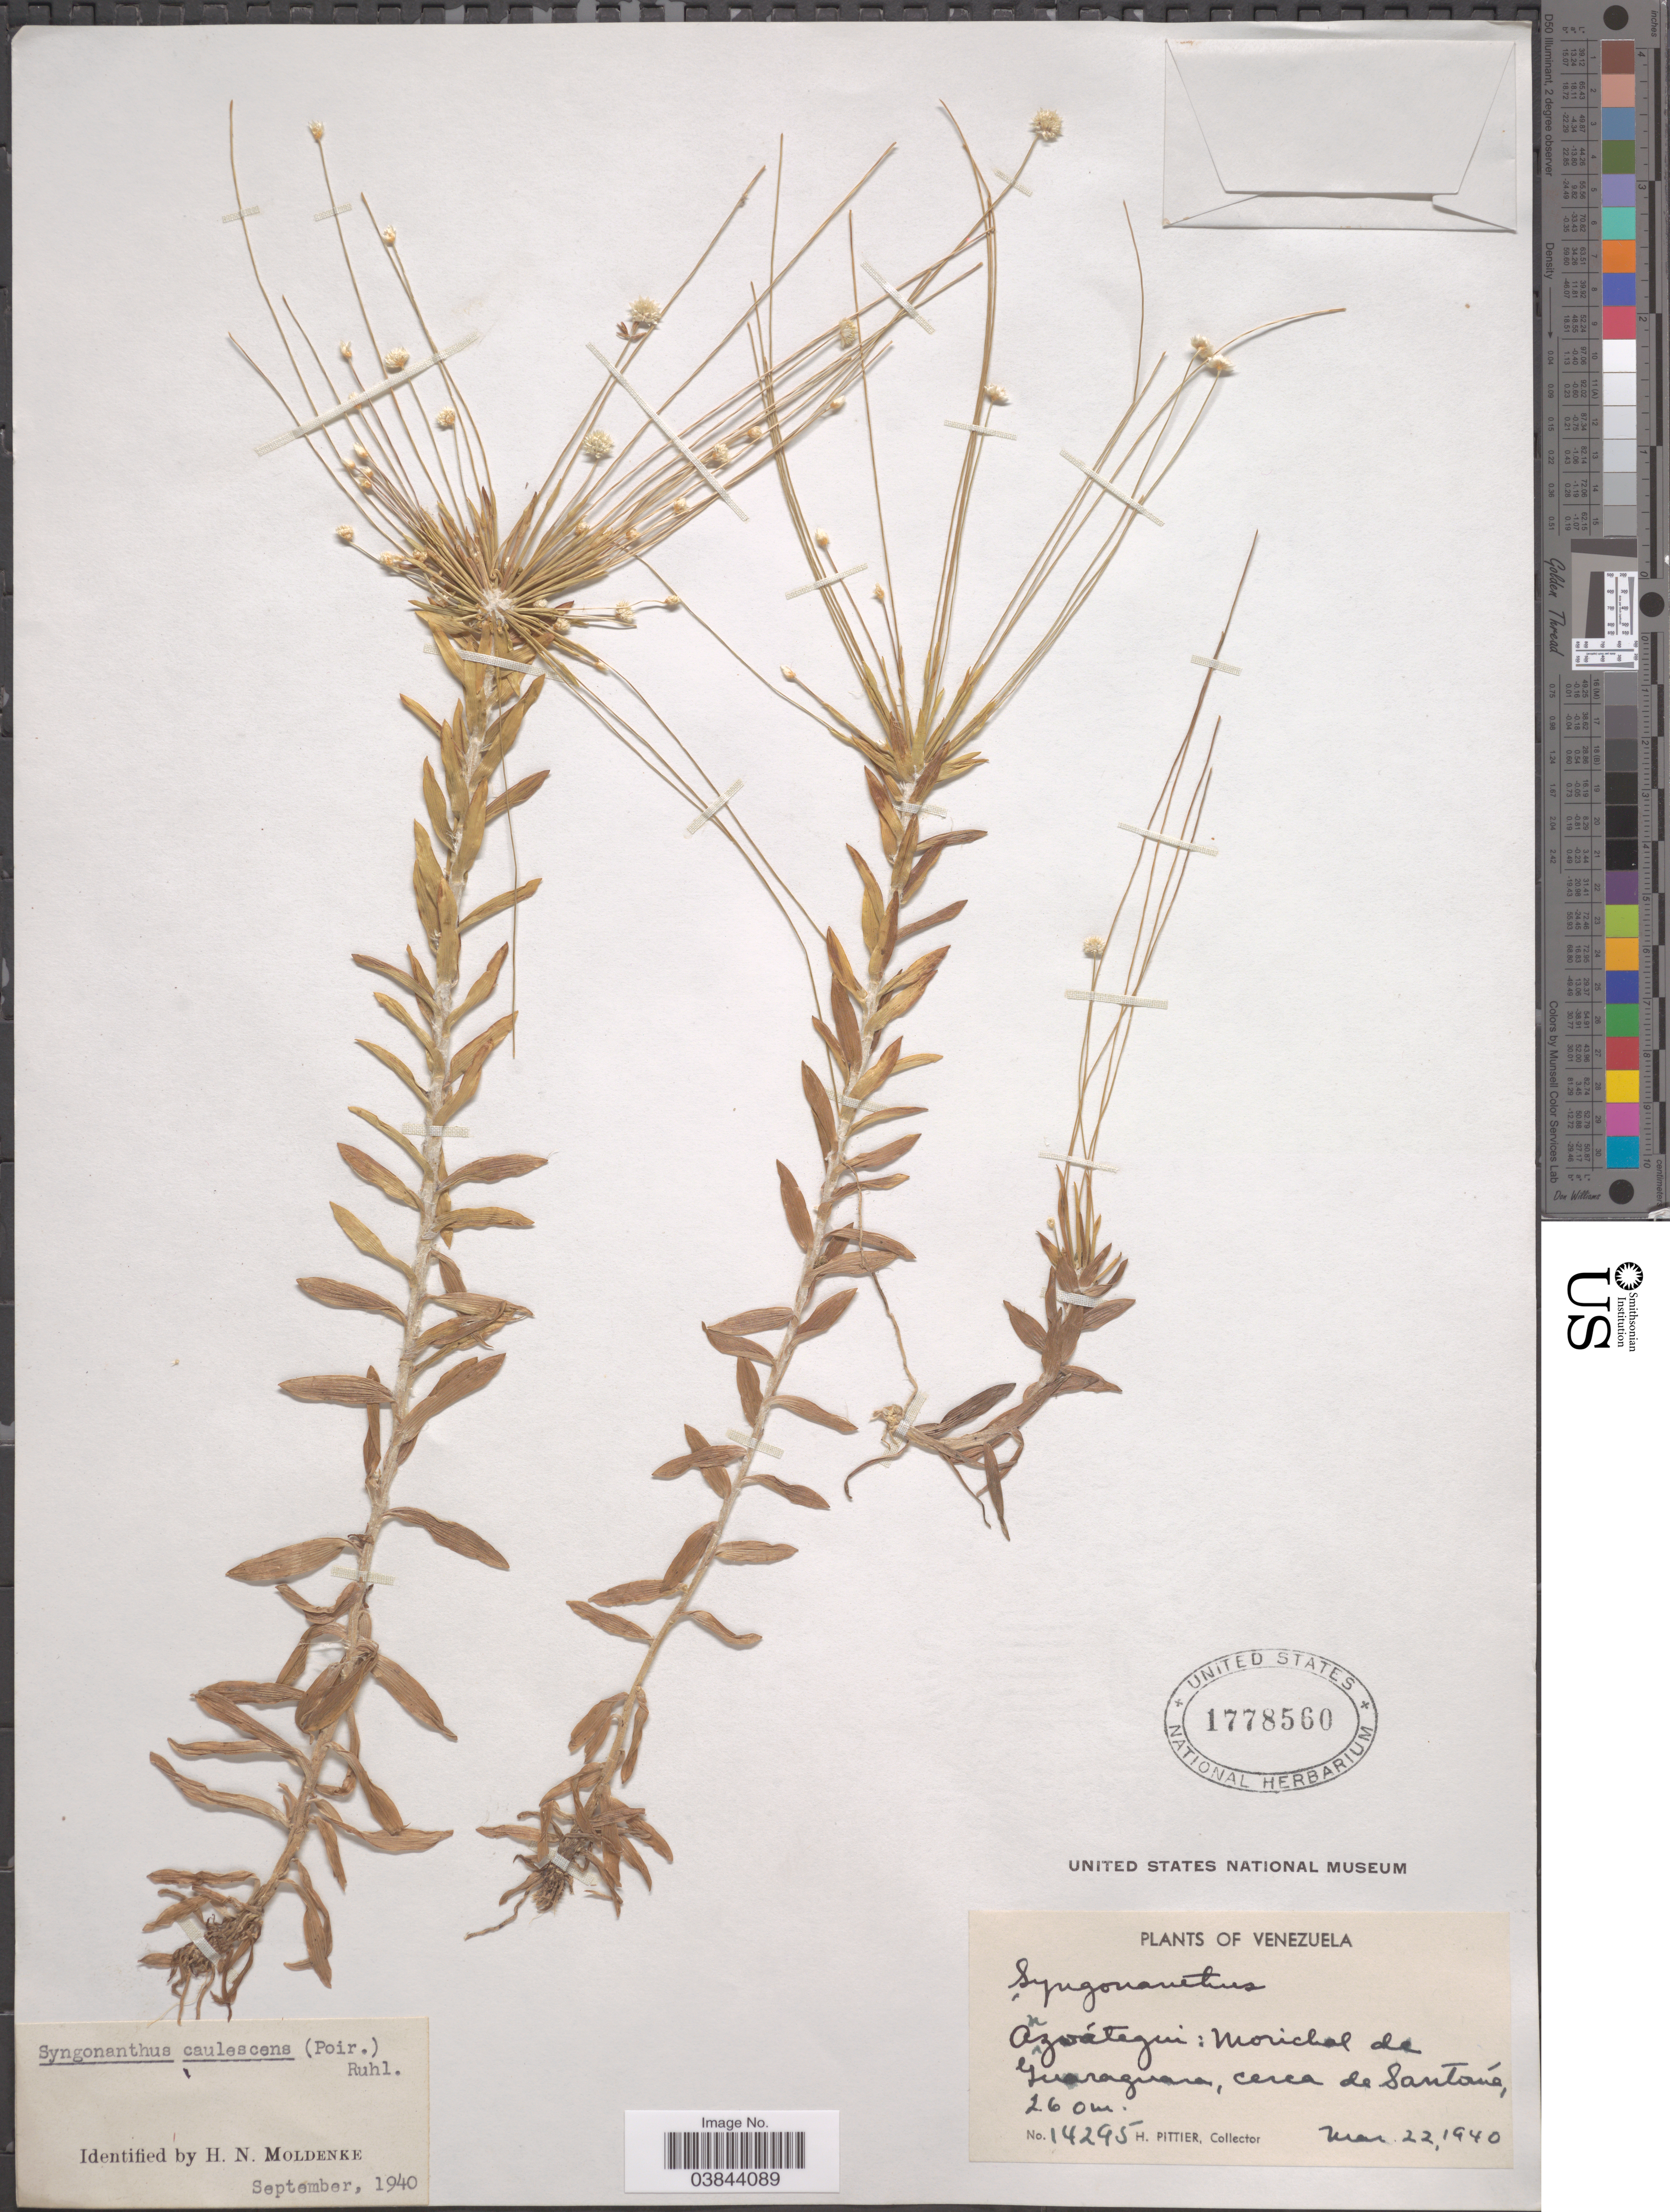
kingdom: Plantae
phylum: Tracheophyta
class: Liliopsida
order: Poales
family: Eriocaulaceae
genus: Syngonanthus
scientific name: Syngonanthus caulescens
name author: (Poir.) Ruhland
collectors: H. F. Pittier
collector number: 14295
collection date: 1940-03-22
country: Venezuela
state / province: Anzoategui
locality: Morichal de Guaraguara, cerca de Santonío.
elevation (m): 260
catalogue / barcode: US 1778560